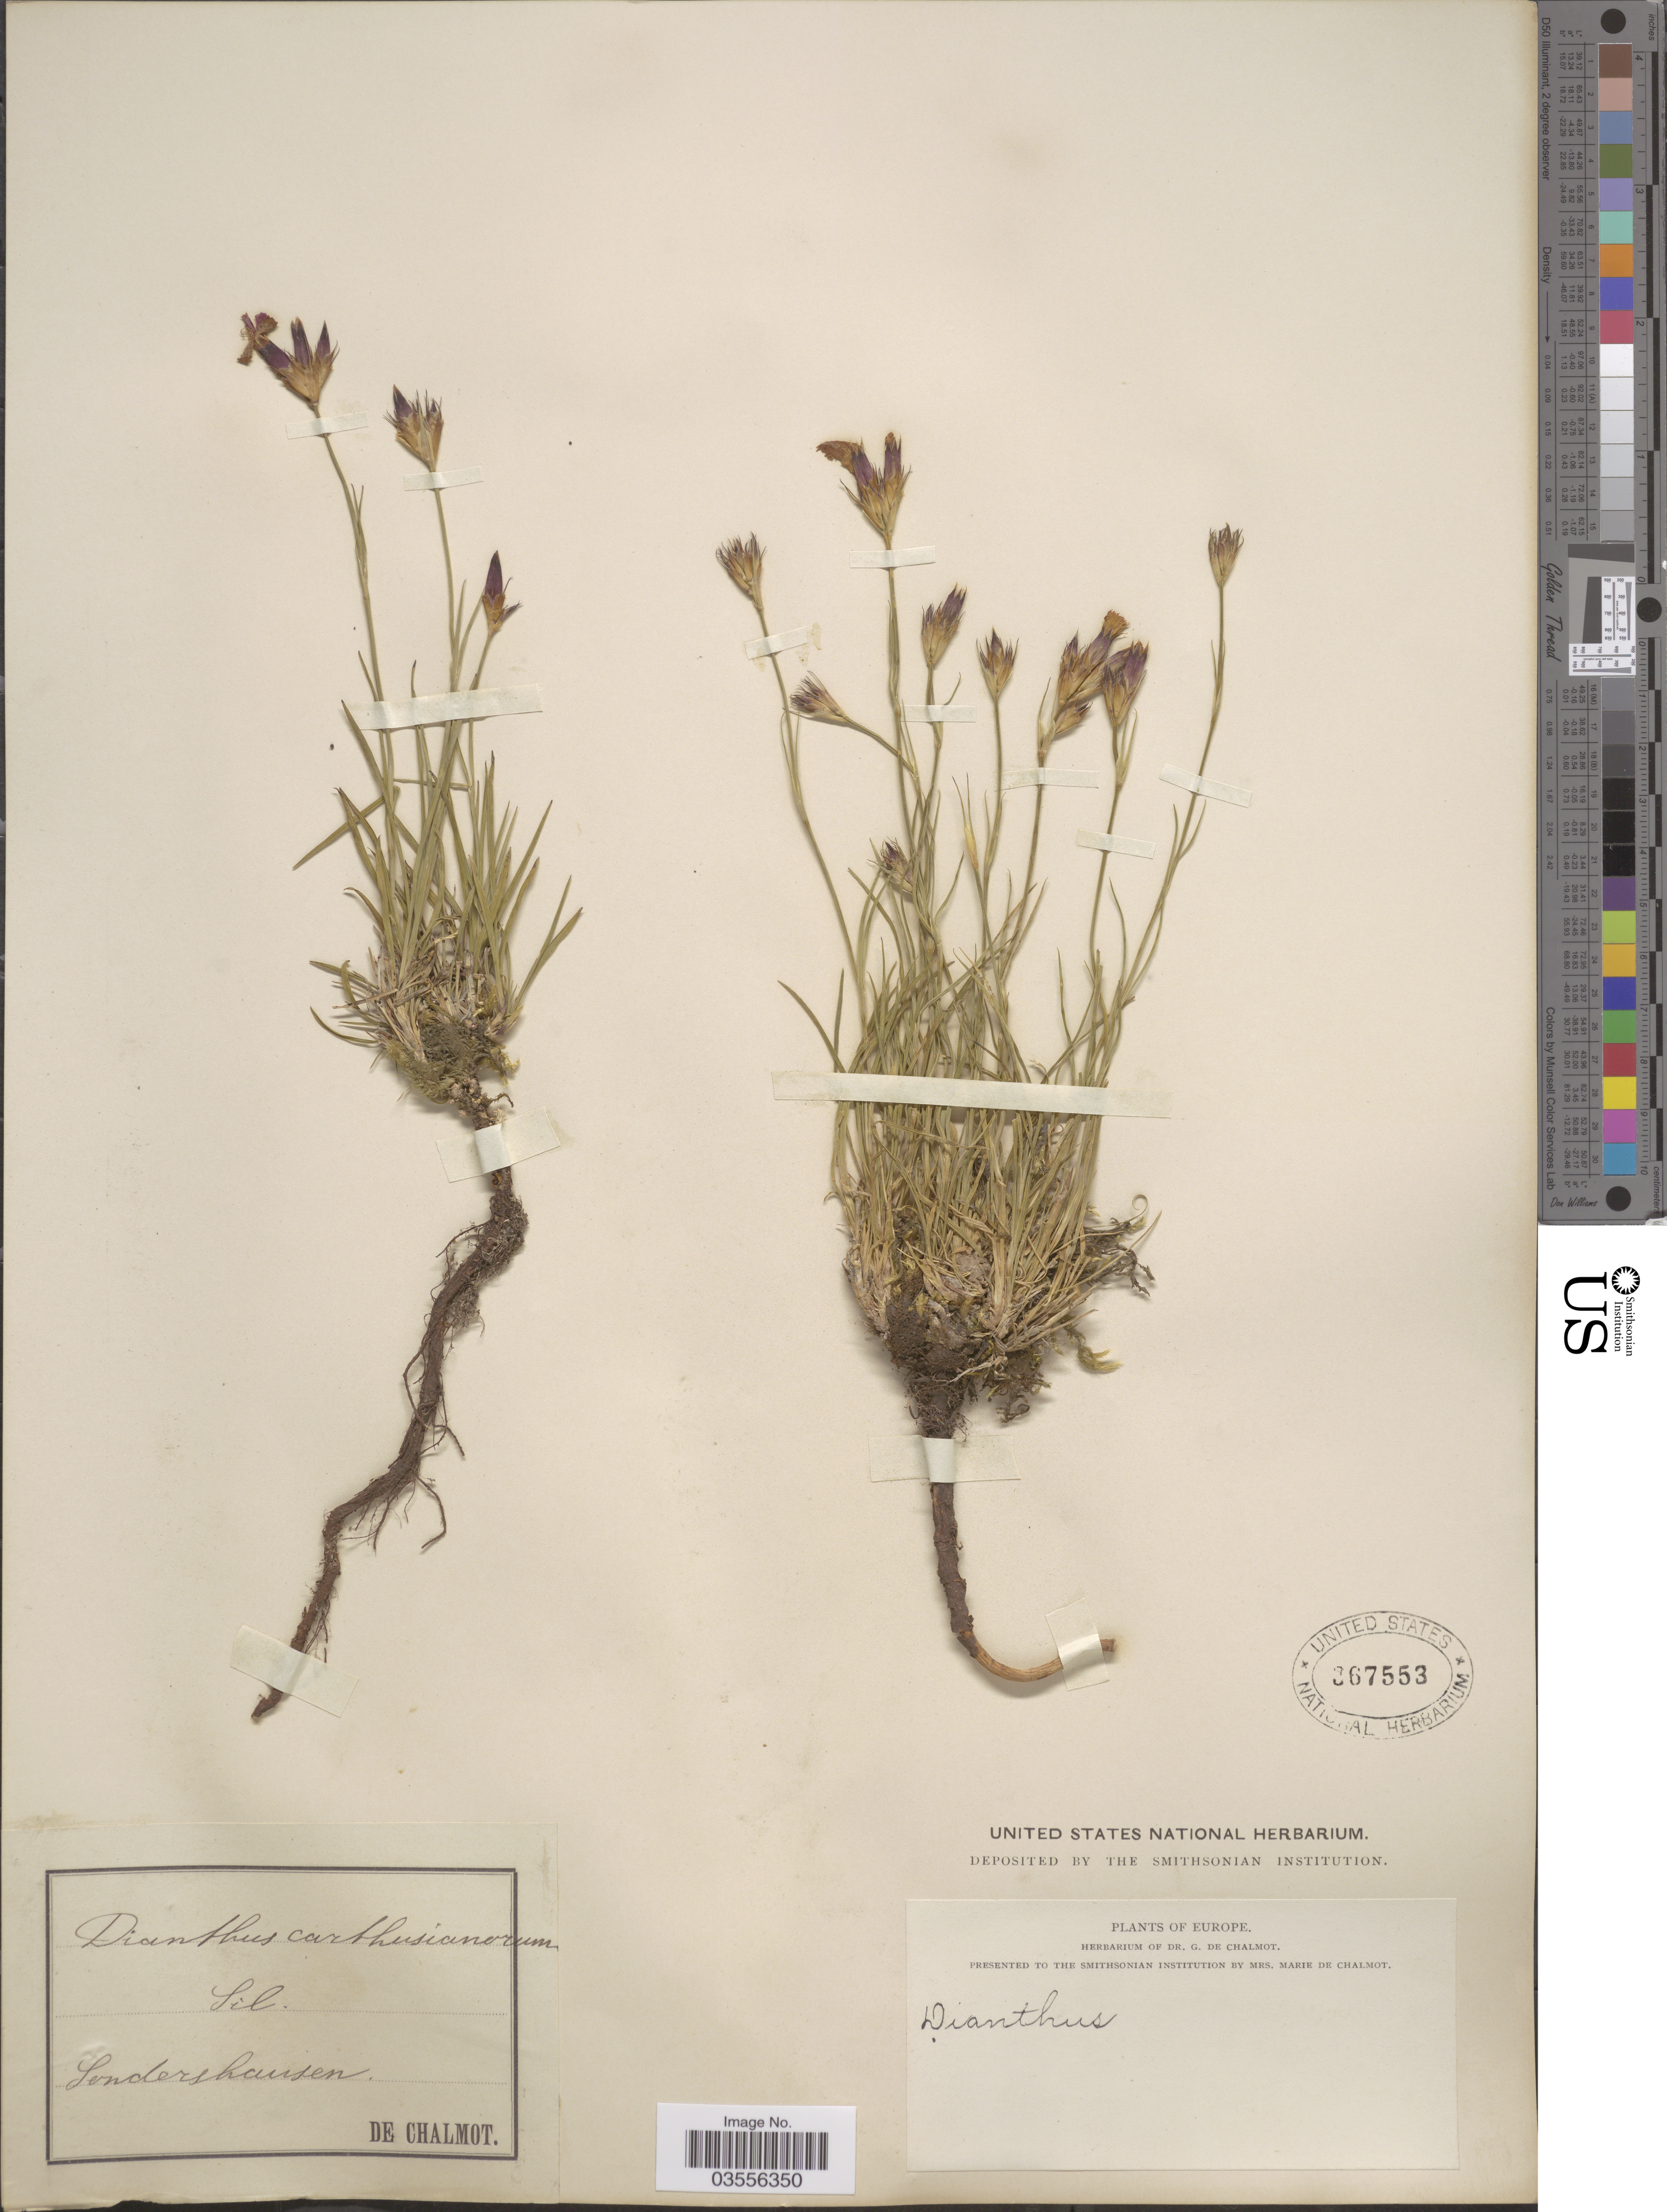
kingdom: Plantae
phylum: Tracheophyta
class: Magnoliopsida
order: Caryophyllales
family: Caryophyllaceae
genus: Dianthus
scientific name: Dianthus carthusianorum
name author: L.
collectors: G. de Chalmot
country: Germany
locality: Europe. Sondershausen.